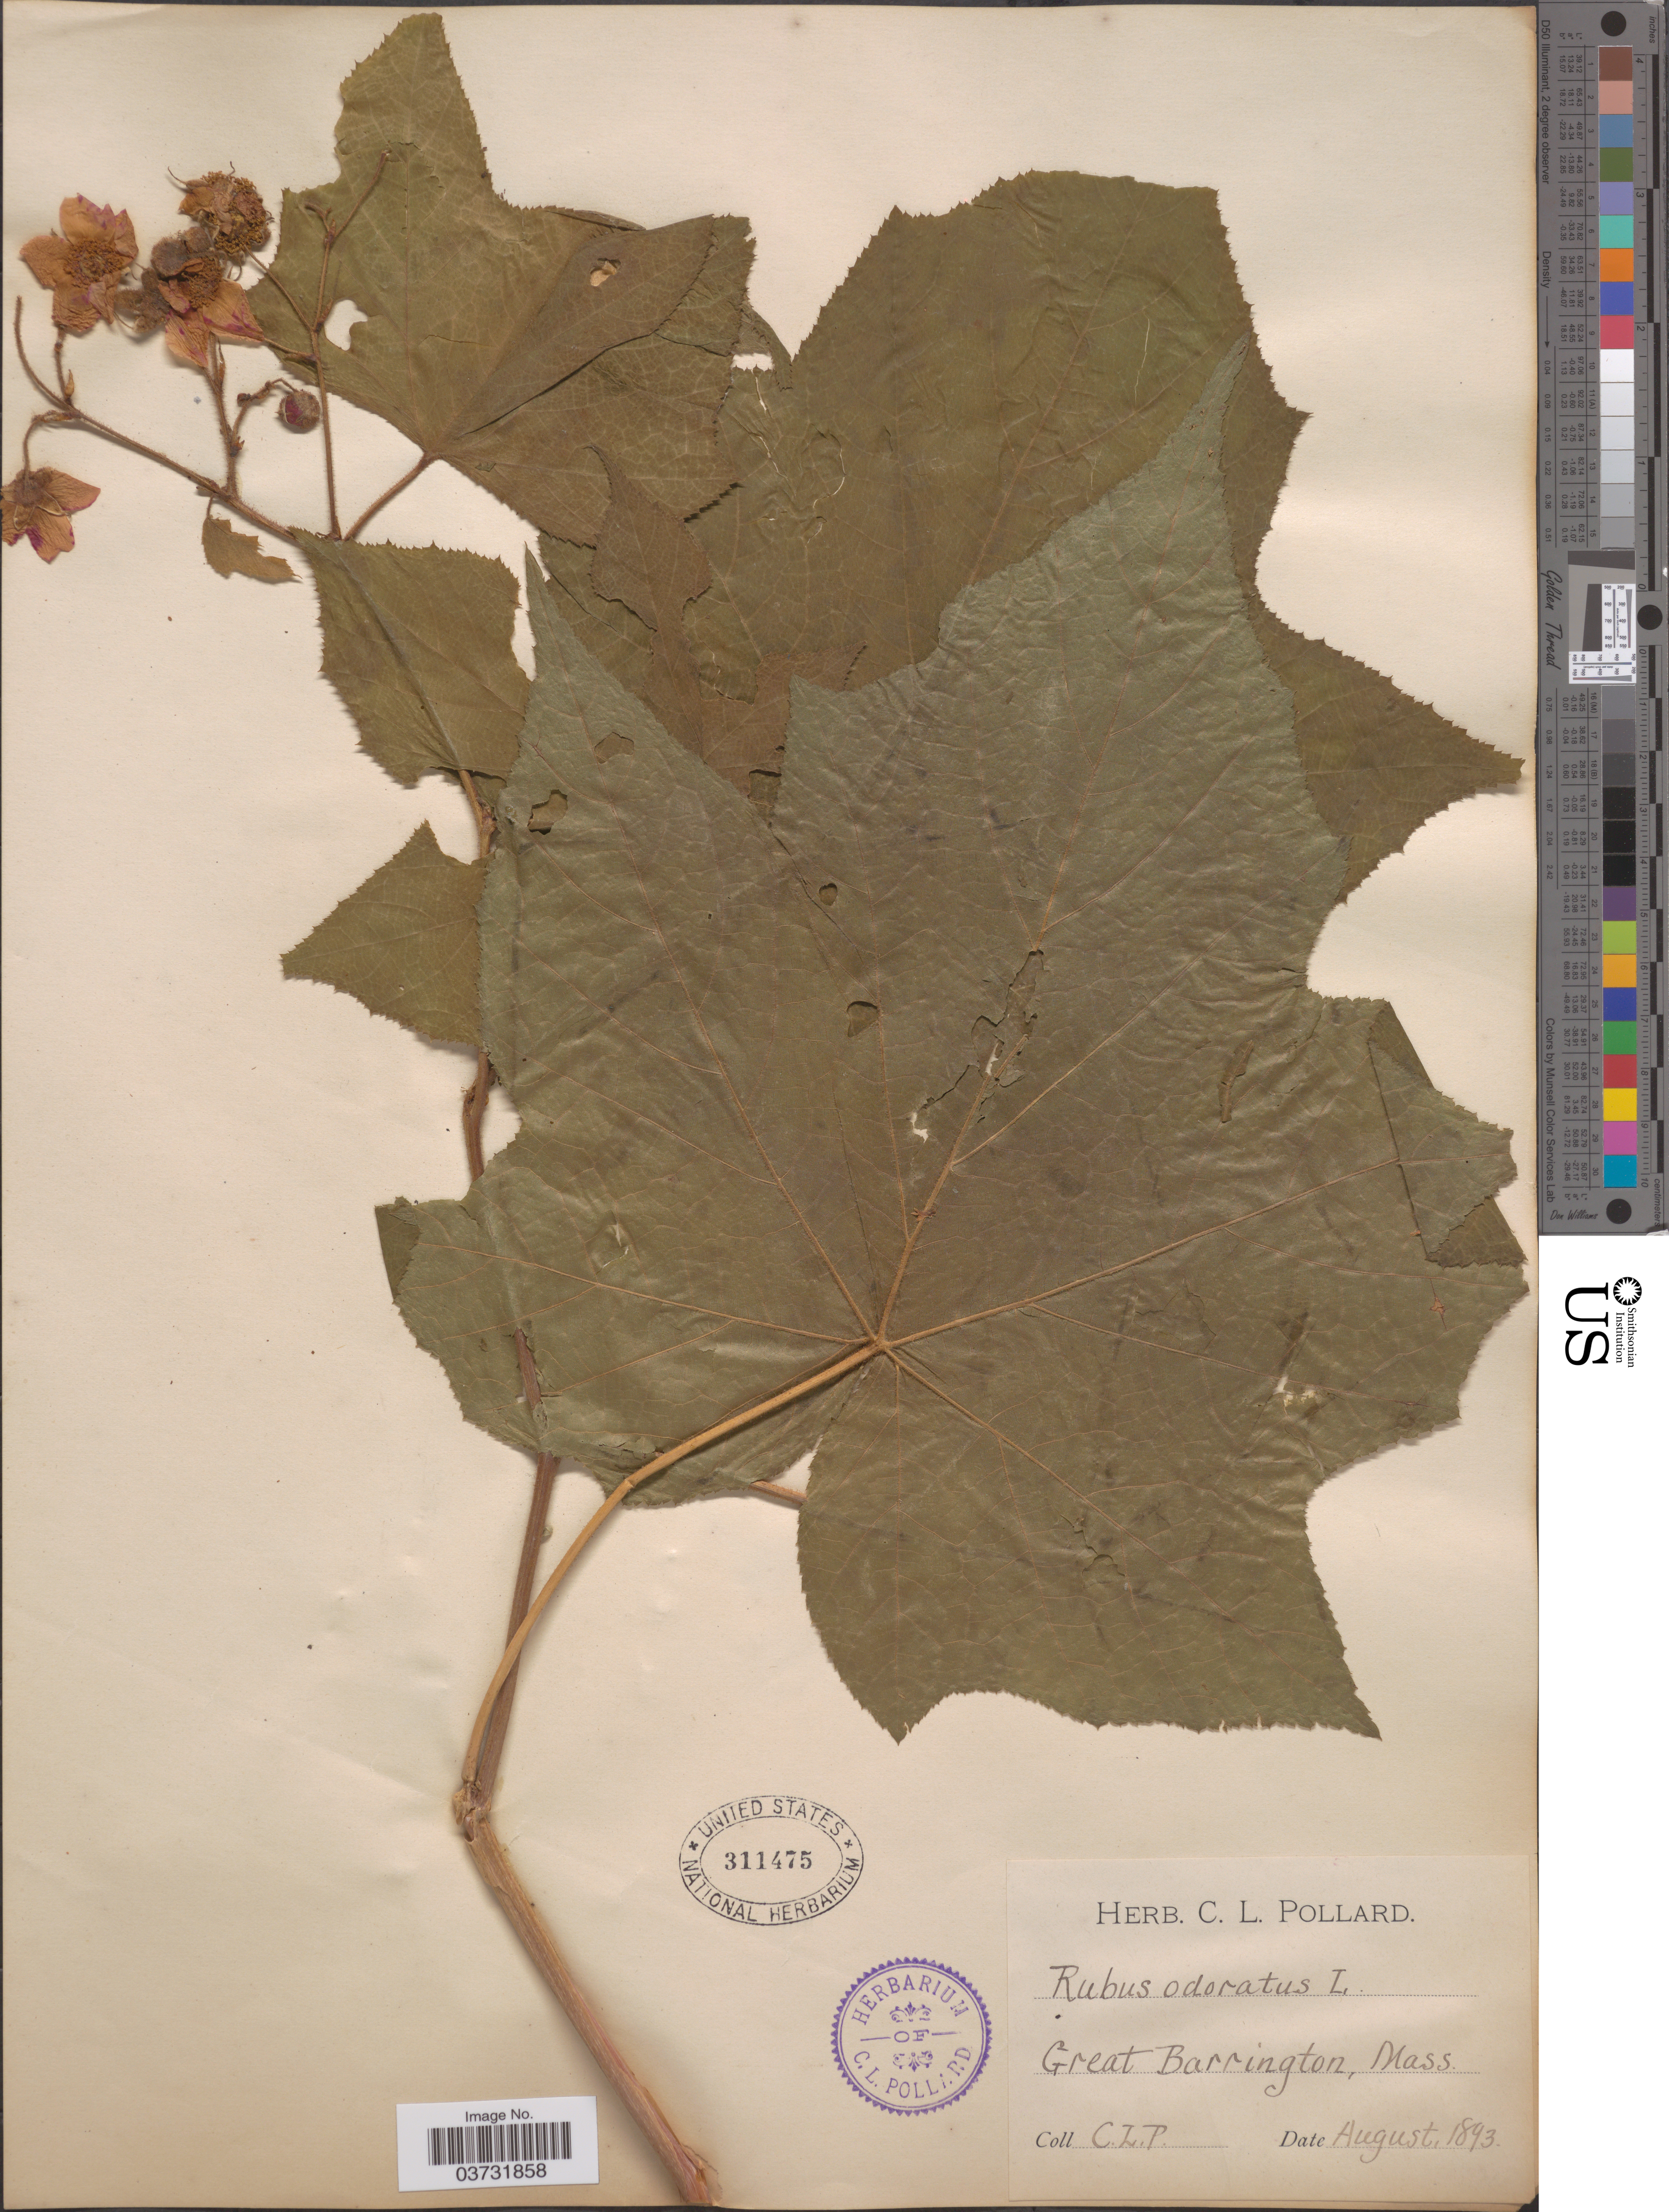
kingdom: Plantae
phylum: Tracheophyta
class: Magnoliopsida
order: Rosales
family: Rosaceae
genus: Rubus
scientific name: Rubus odoratus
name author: L.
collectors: C. L. Pollard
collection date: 1893-08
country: United States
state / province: Massachusetts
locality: Great Barrington.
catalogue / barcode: US 311475